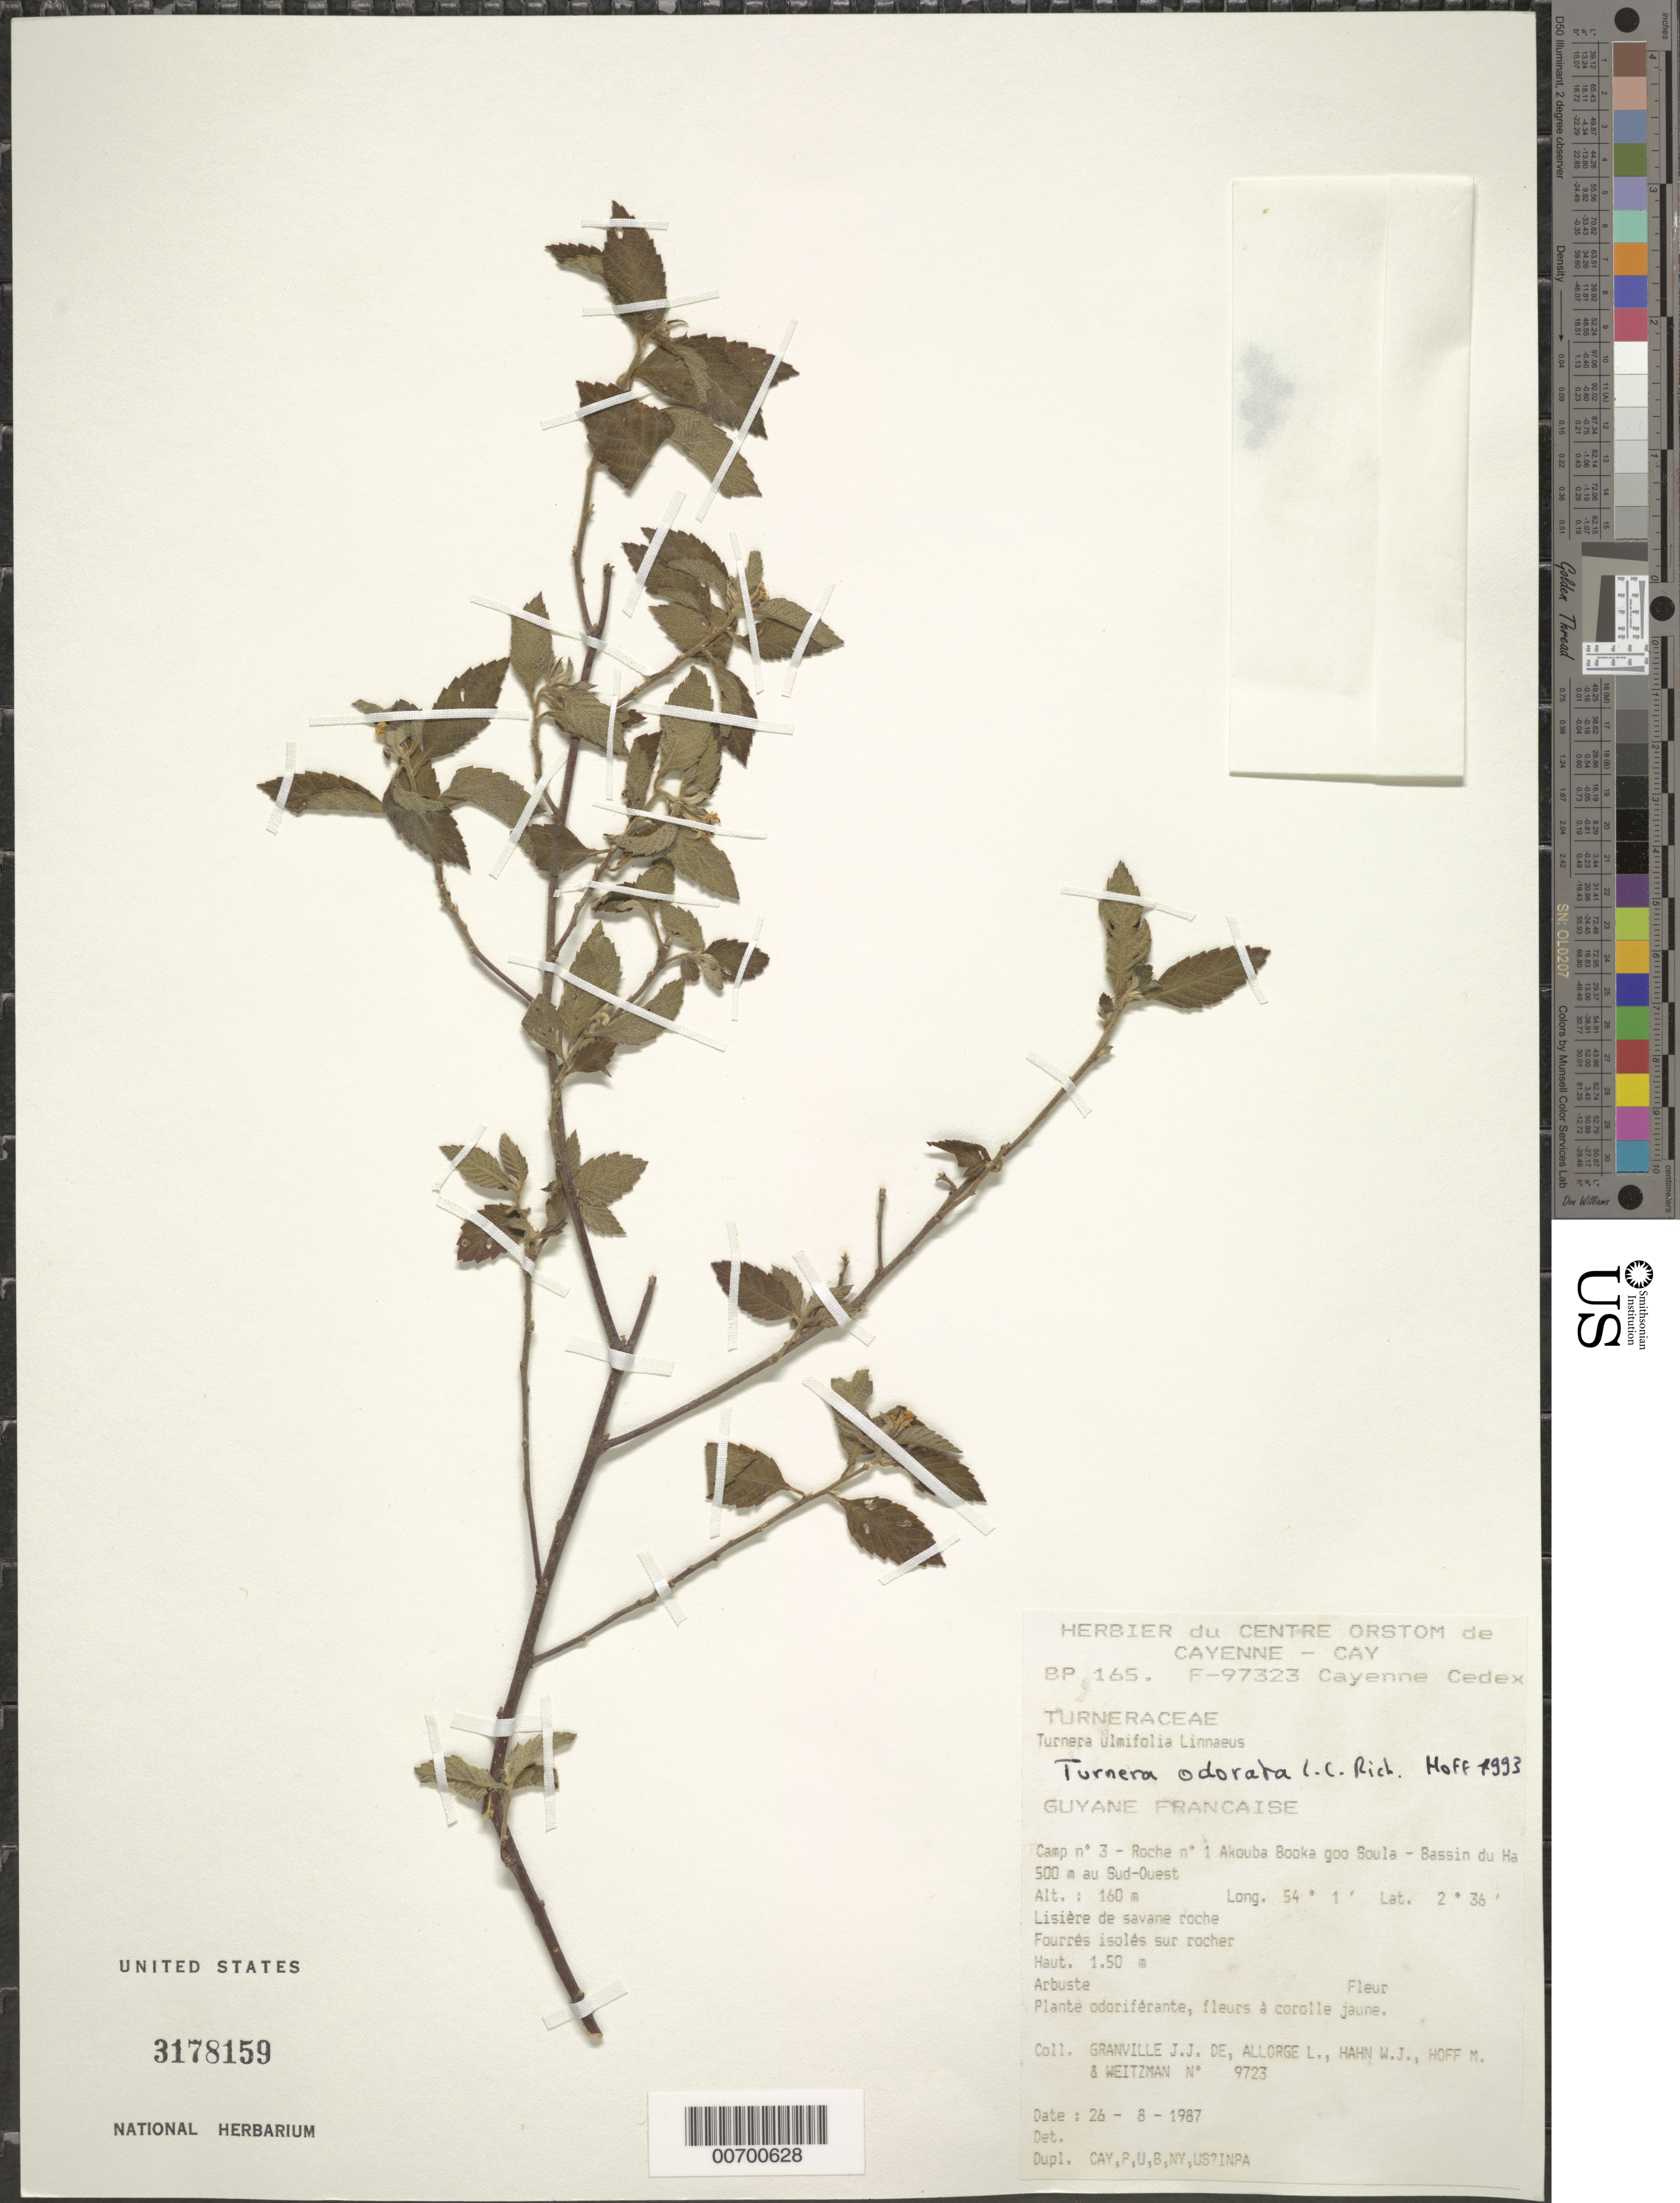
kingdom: Plantae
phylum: Tracheophyta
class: Magnoliopsida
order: Malpighiales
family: Turneraceae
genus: Turnera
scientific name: Turnera odorata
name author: Rich.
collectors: J.-J. de Granville, L. Allorge, W. J. Hahn, M. Hoff & A. L. Weitzman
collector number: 9723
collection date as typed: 26-Aug-87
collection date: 1987-08-26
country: French Guiana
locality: Akouba Booka goo Soula, Camp #3, Roche no. 1, Bassin du Haut-Marouini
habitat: Lisière de savane roche,fourrés isolés sur rocher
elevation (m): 160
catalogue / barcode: US 3178159